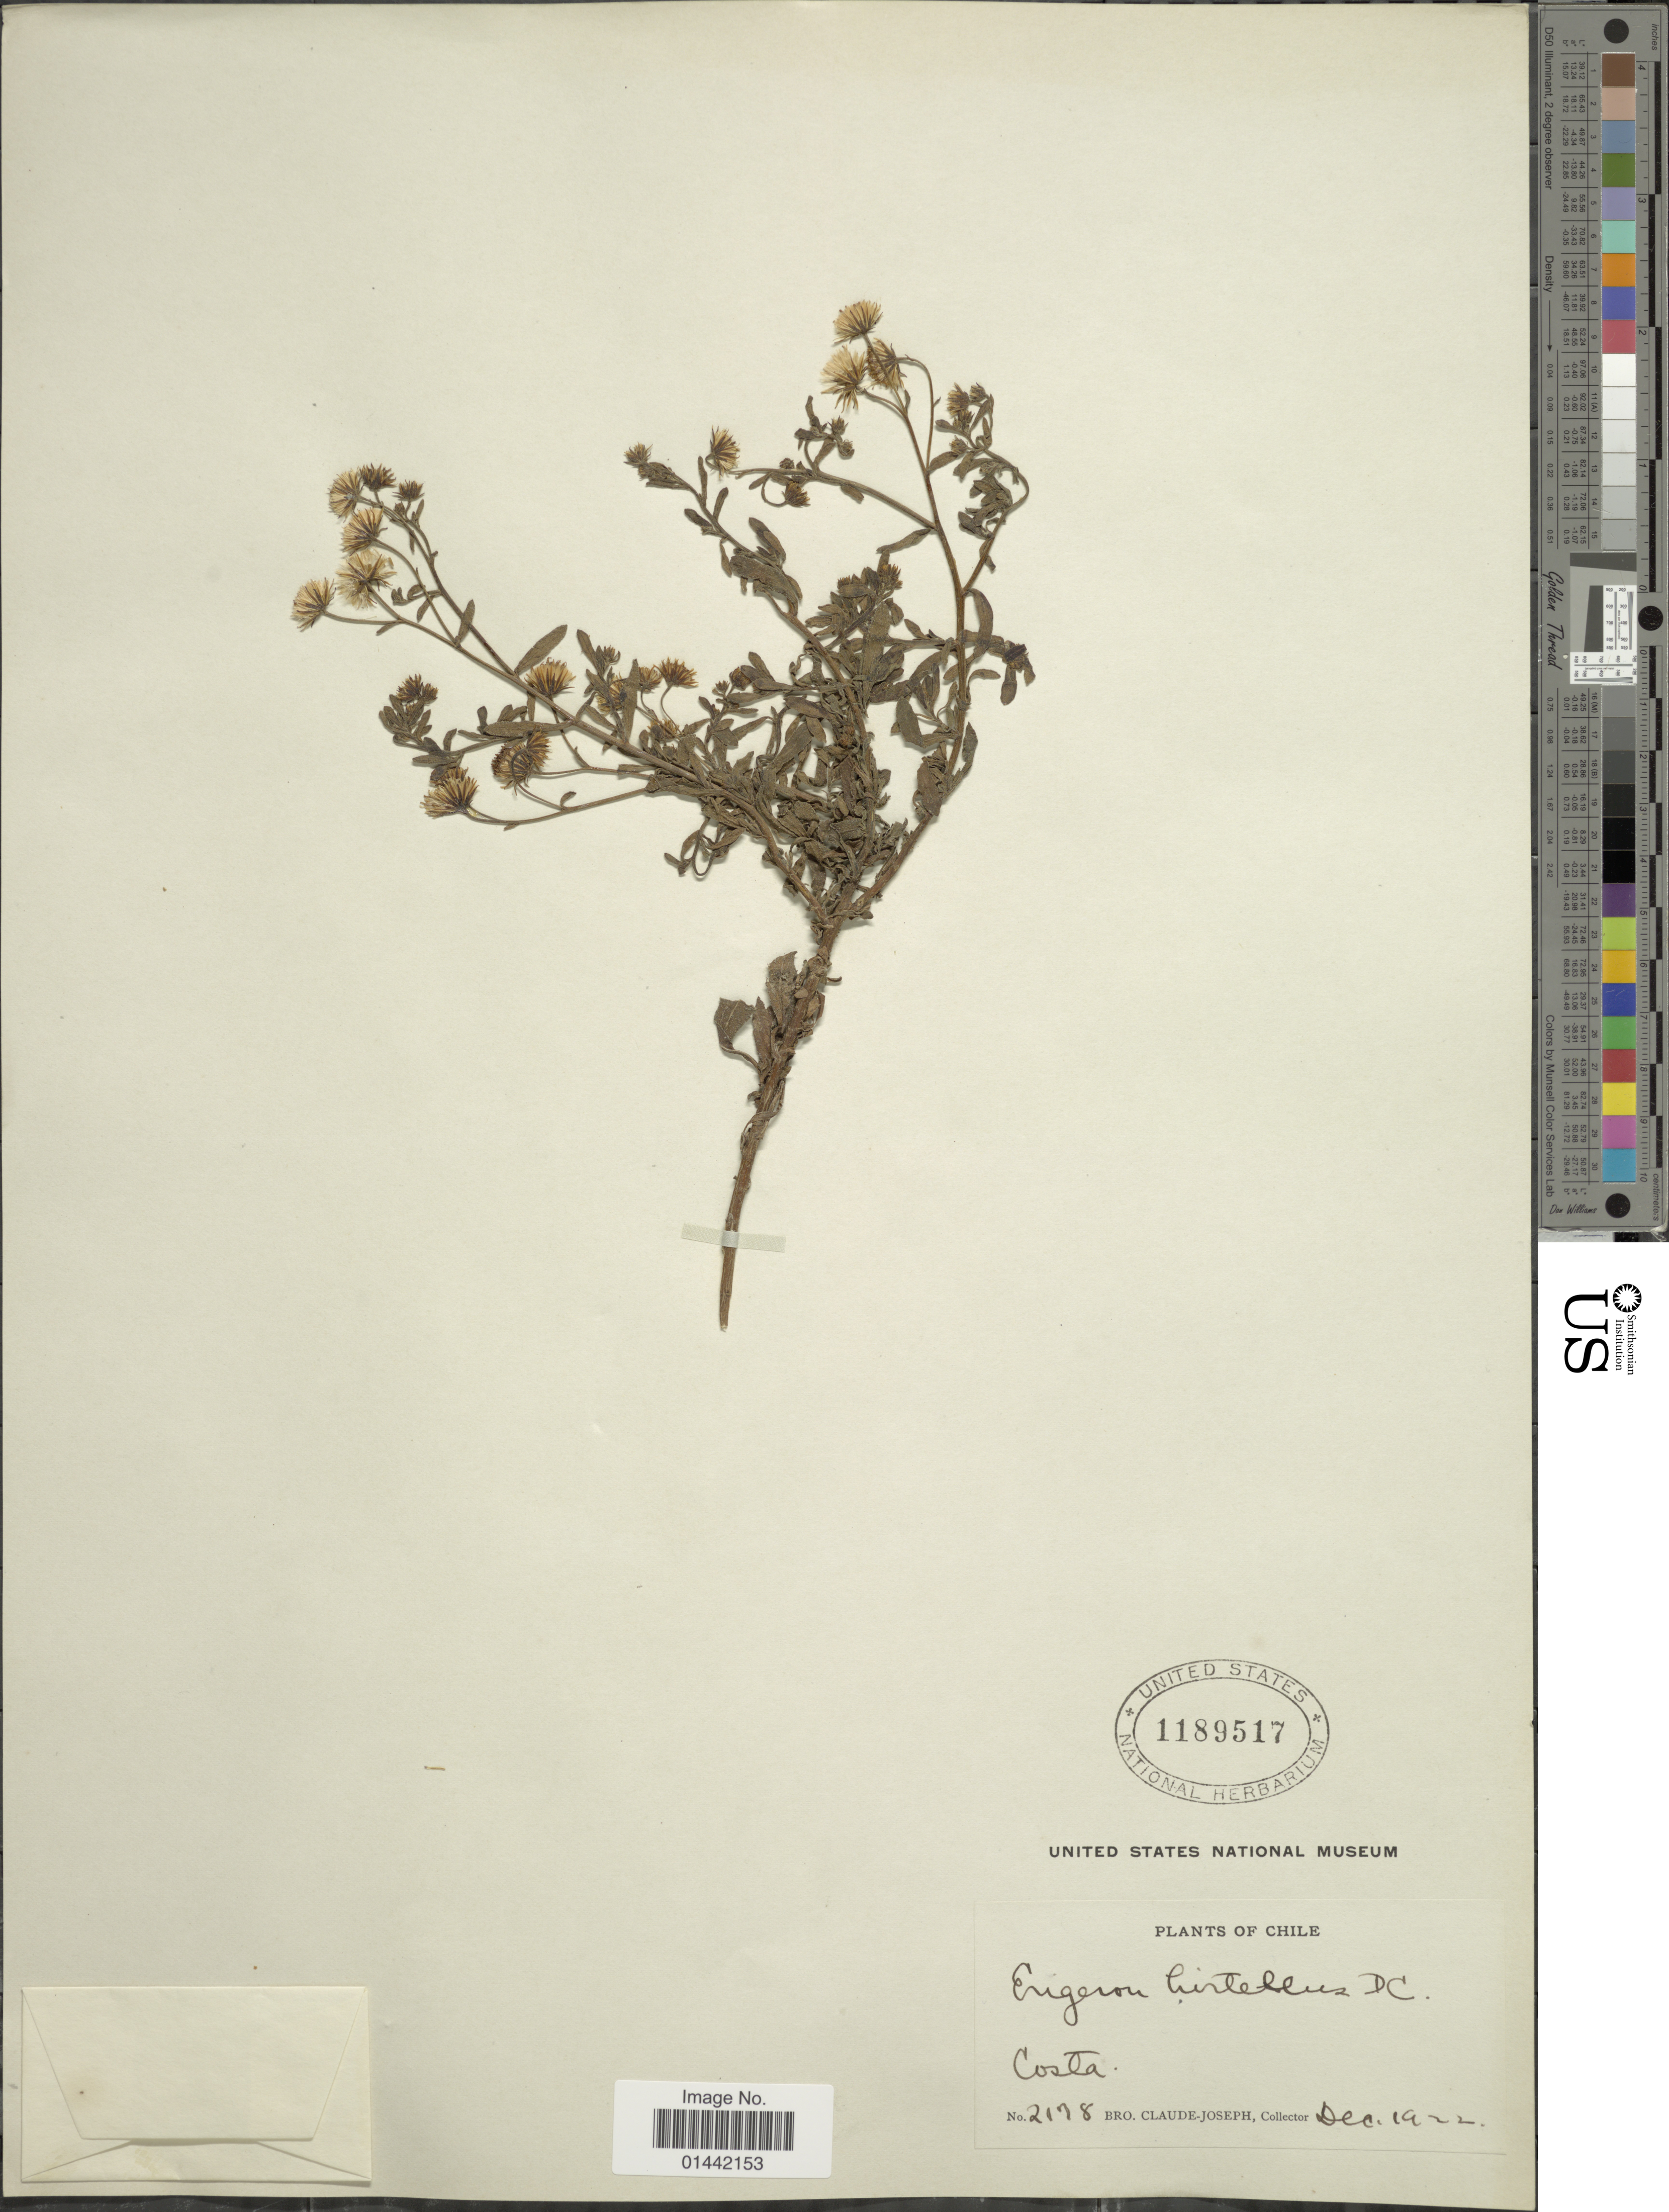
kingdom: Plantae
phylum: Tracheophyta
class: Magnoliopsida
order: Asterales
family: Asteraceae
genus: Erigeron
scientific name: Erigeron hirtellus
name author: DC.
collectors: Bro. Claude-Joseph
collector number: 2178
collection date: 1922-12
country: Chile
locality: Costa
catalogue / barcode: US 1189517